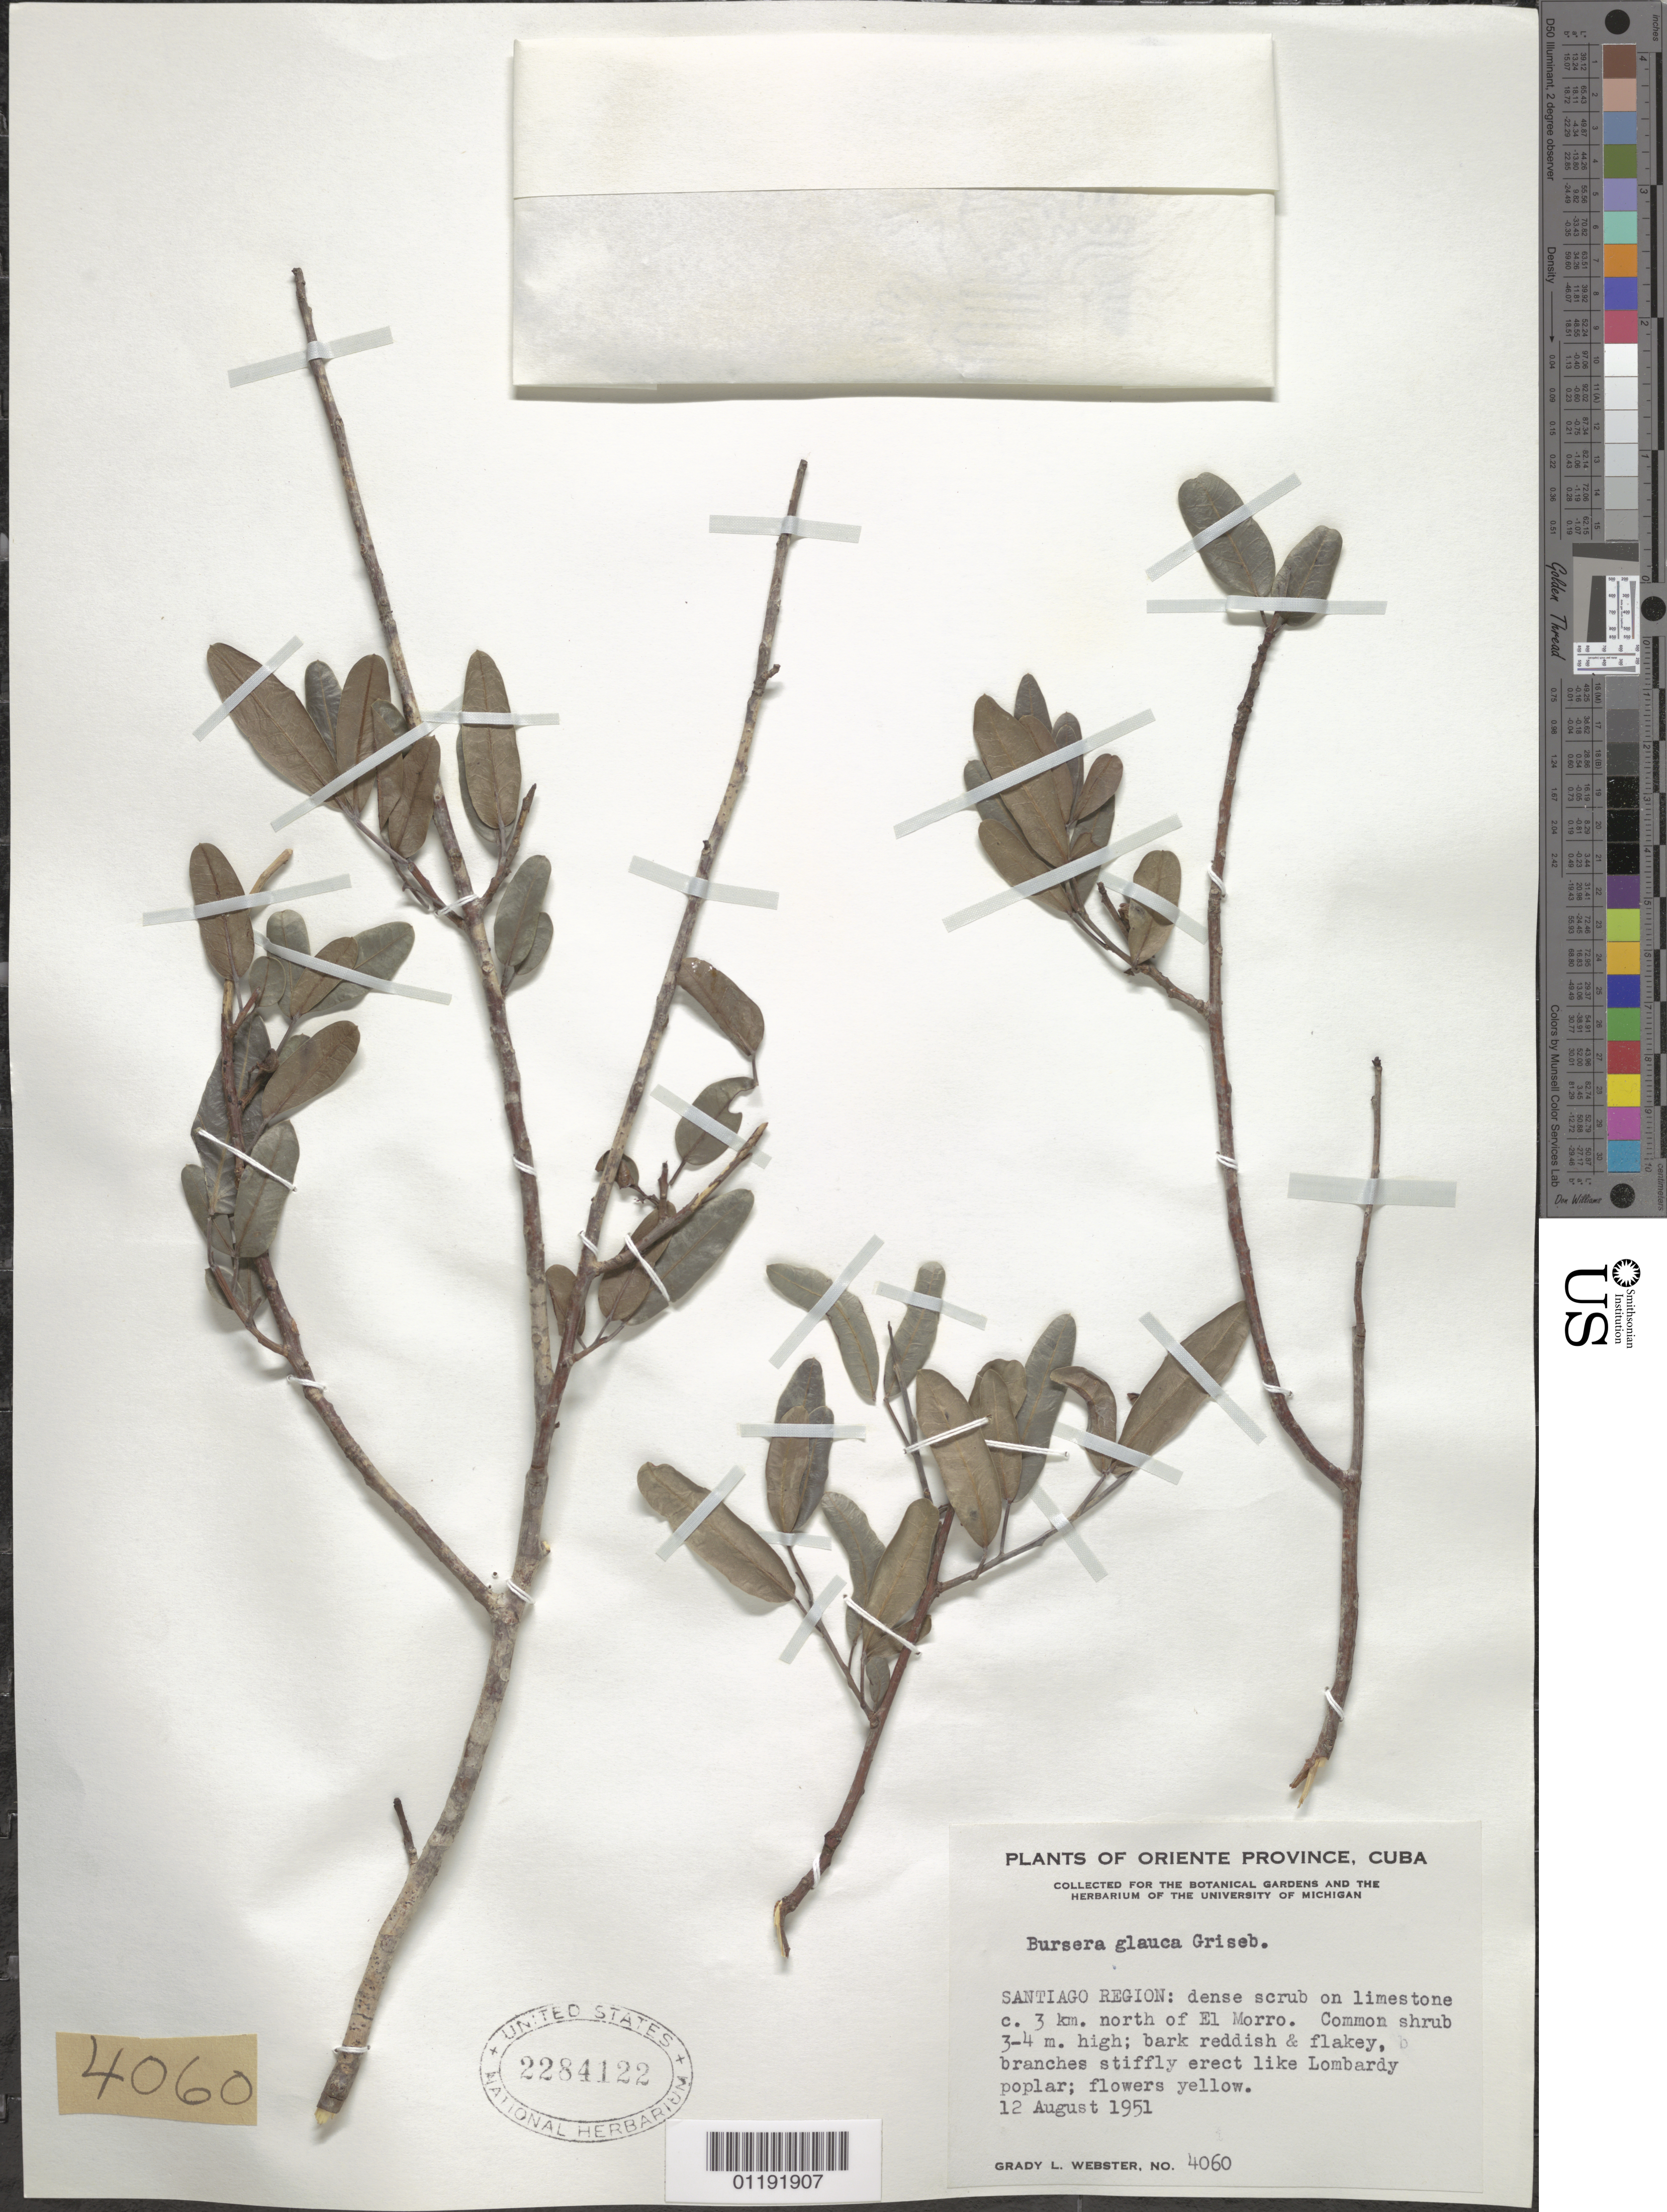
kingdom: Plantae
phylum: Tracheophyta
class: Magnoliopsida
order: Sapindales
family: Burseraceae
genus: Bursera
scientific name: Bursera glauca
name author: Griseb.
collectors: G. L. Webster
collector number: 4060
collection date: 1951-08-12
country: Cuba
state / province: Santiago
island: Cuba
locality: C. 3 km. N of El Morro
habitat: Dense shrub on limestone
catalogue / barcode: US 2284122